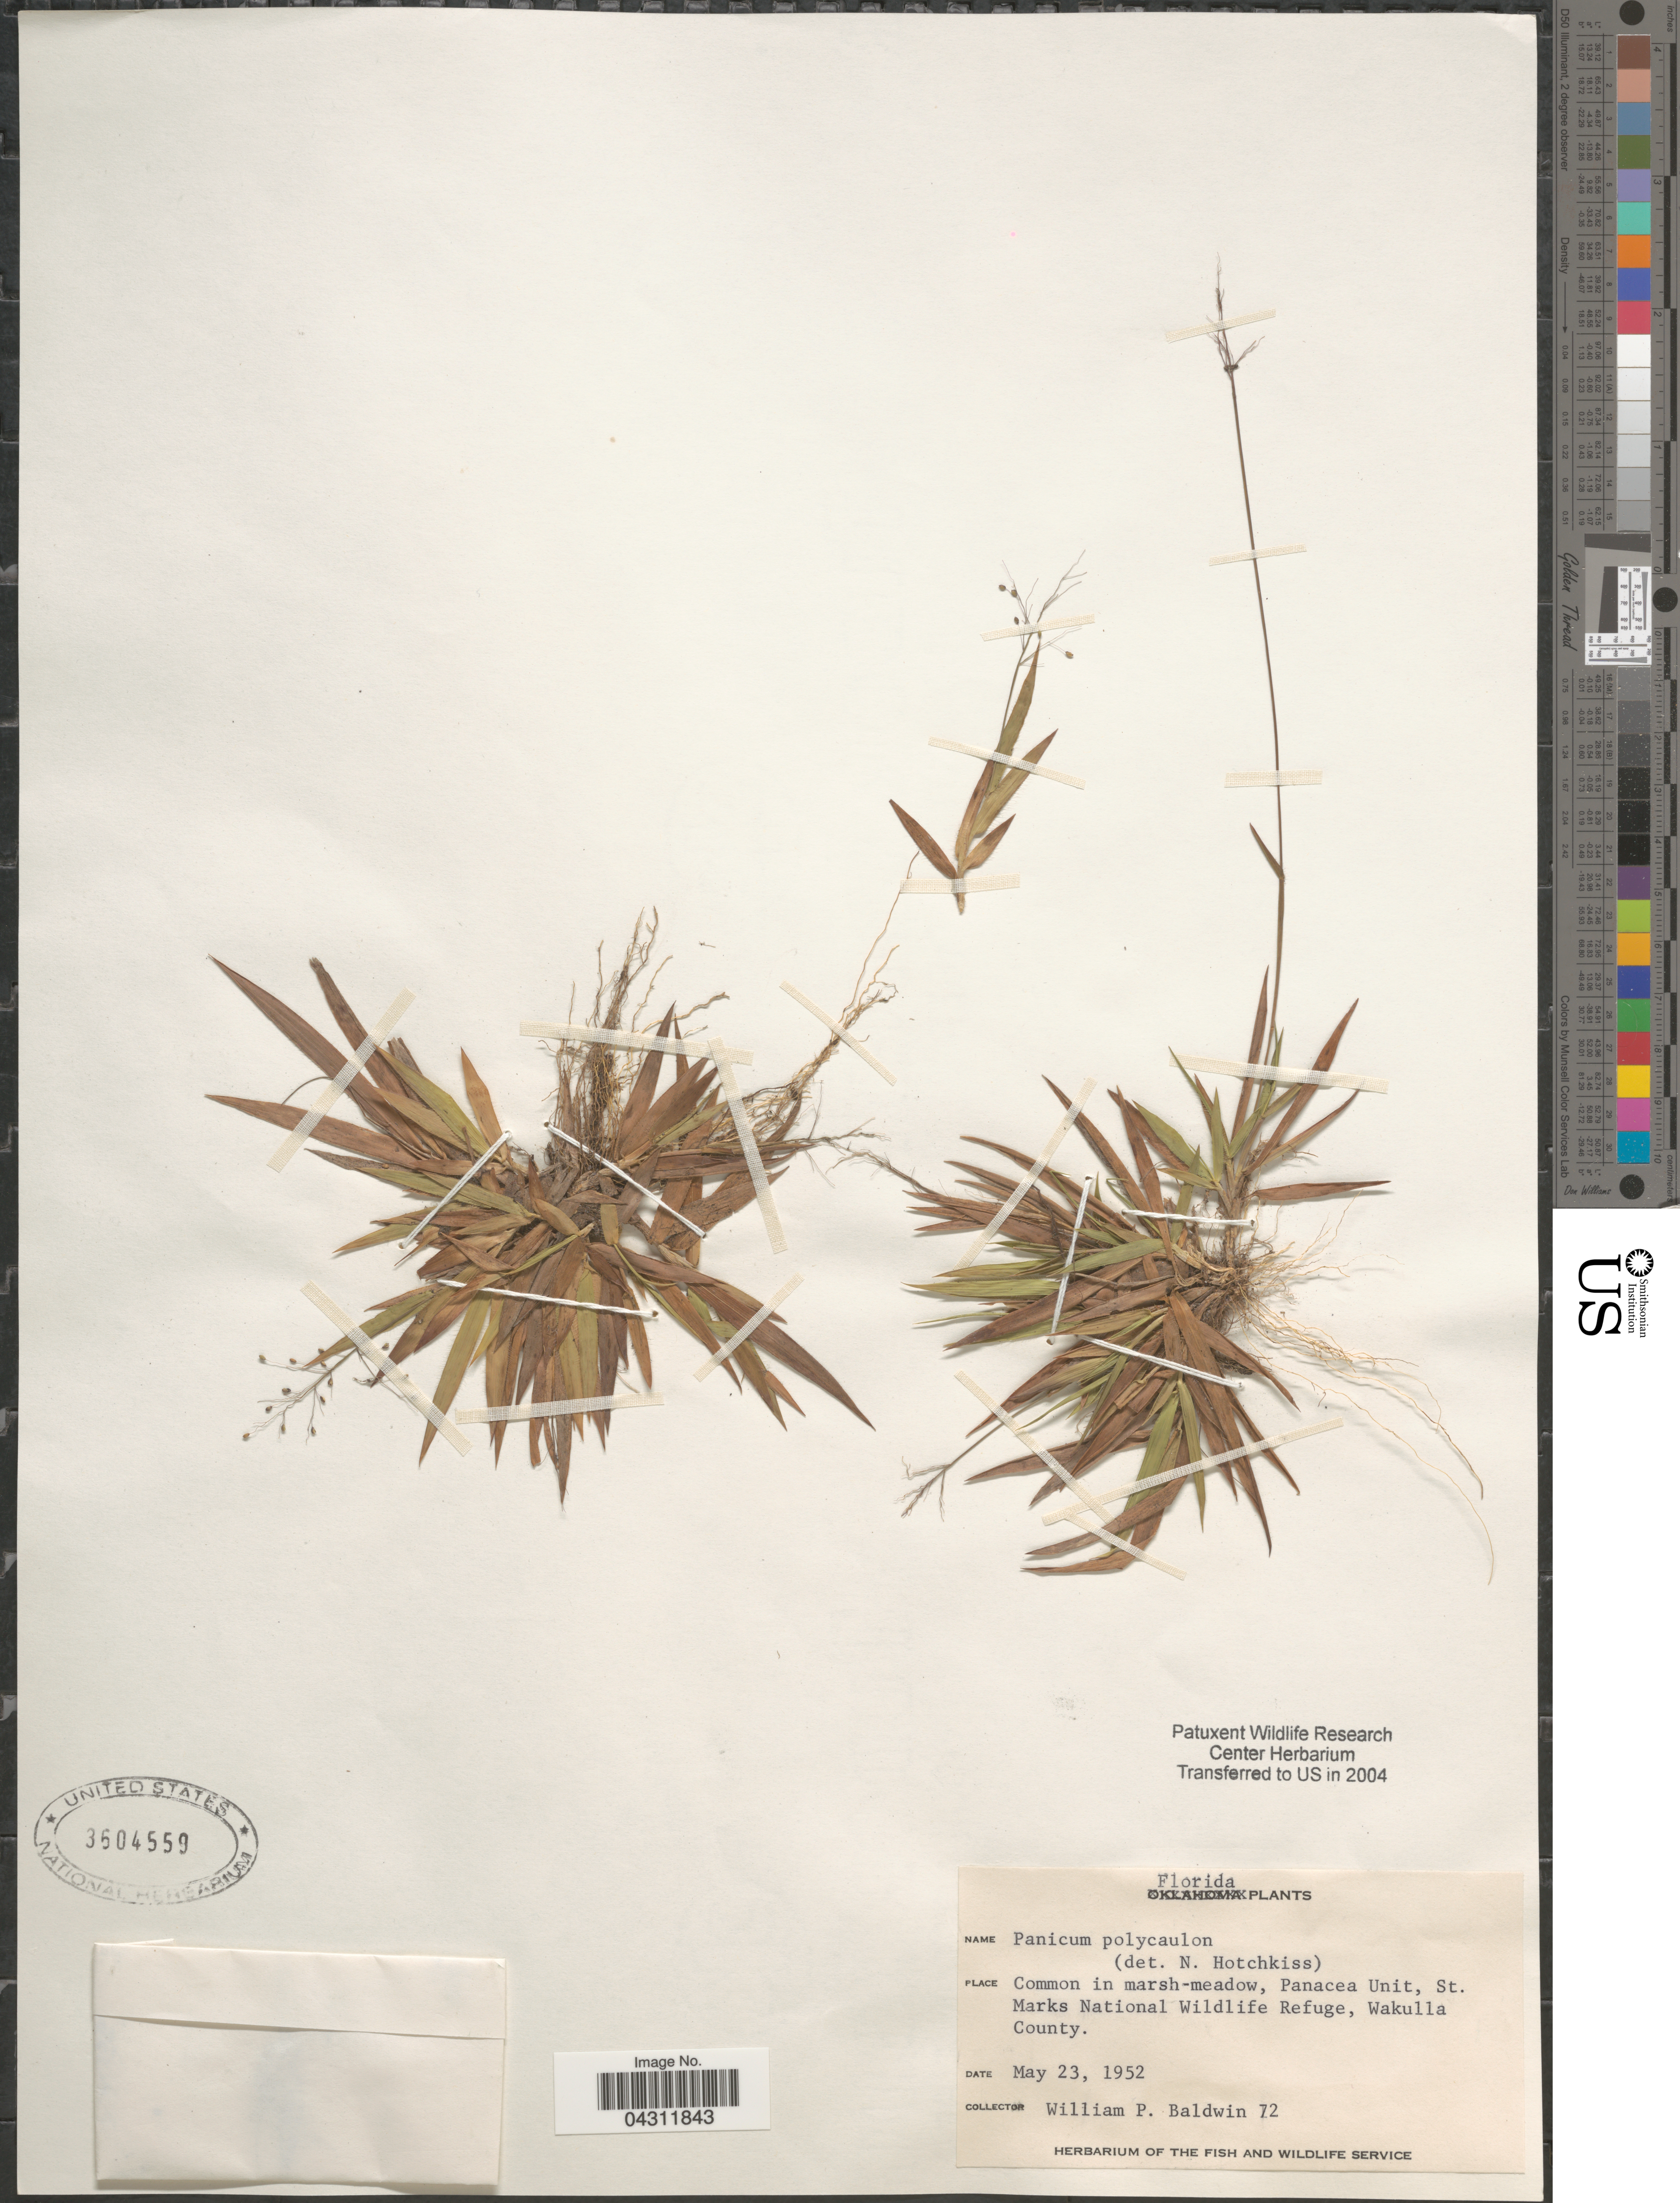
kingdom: Plantae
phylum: Tracheophyta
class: Liliopsida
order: Poales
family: Poaceae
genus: Dichanthelium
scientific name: Dichanthelium strigosum var. glabrescens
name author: (Griseb.) Freckmann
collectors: W. Baldwin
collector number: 72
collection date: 1952-05-23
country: United States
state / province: Florida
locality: Panacea Unit, St. Marks National Wildlife Refuge, Wakulla County.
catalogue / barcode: US 3604559